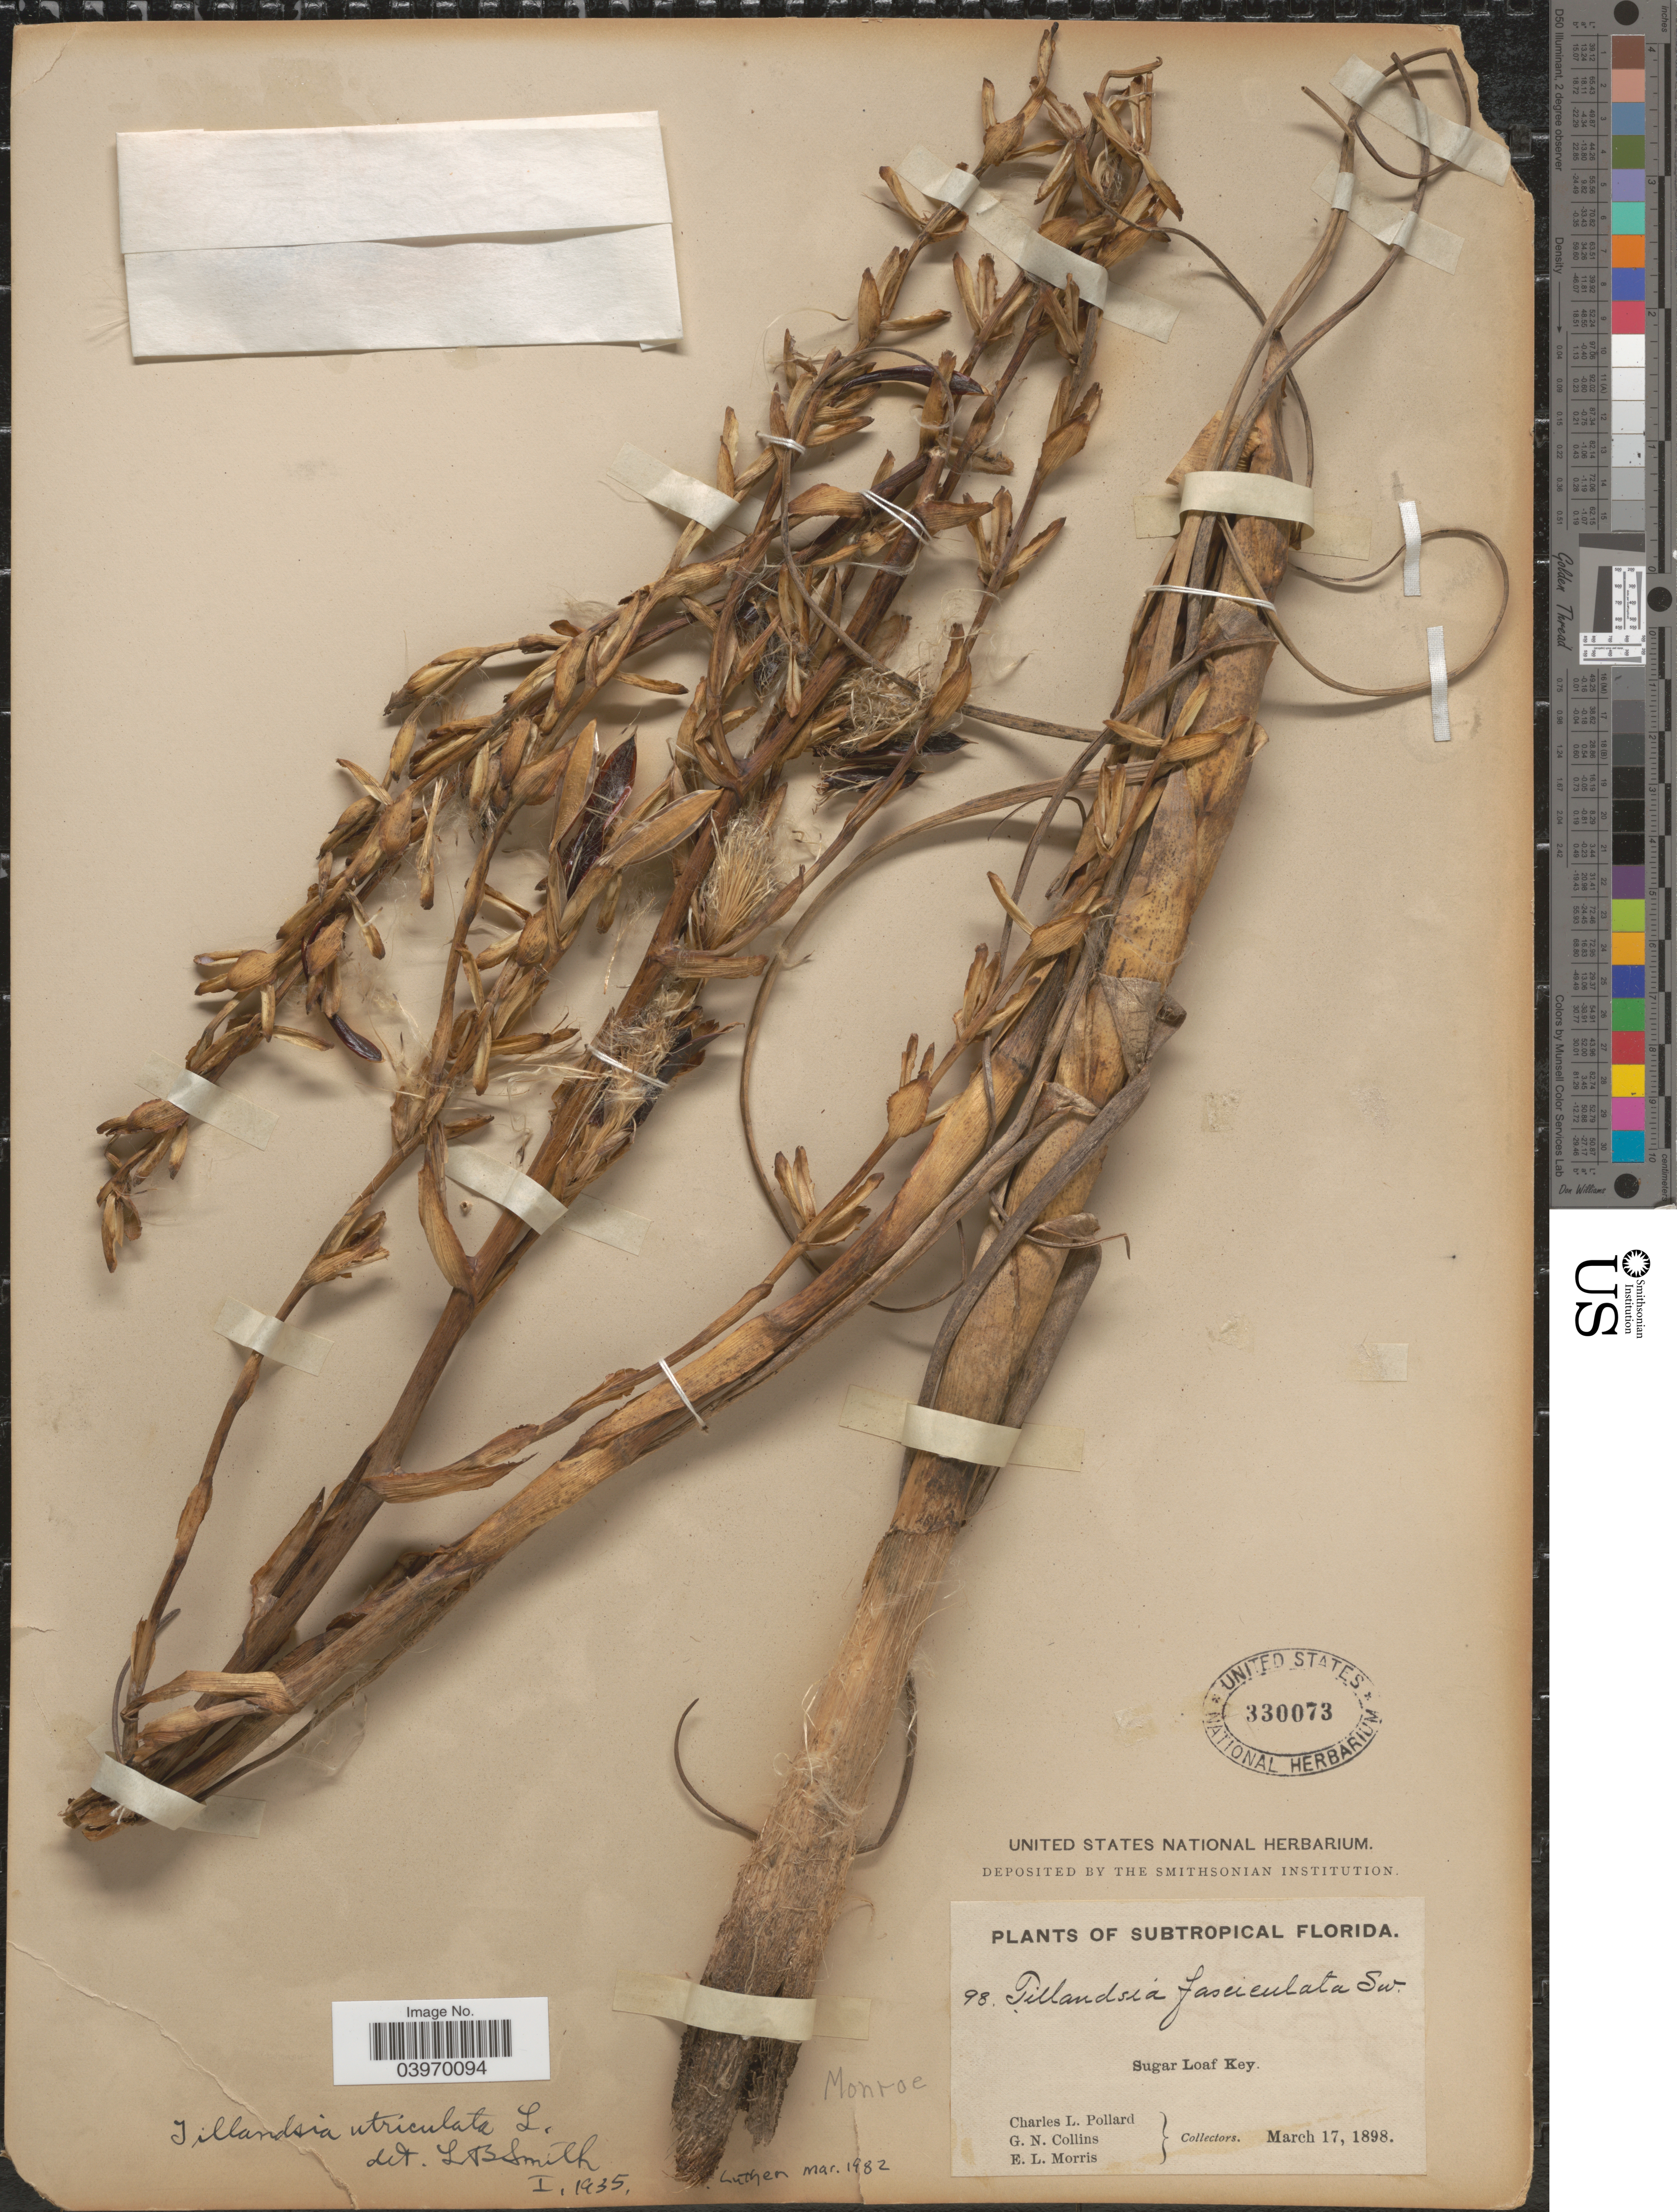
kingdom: Plantae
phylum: Tracheophyta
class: Liliopsida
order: Poales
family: Bromeliaceae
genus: Tillandsia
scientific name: Tillandsia utriculata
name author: L.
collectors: C. L. Pollard, G. Collins & E. Morris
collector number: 98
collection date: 1898-03-17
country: United States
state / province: Florida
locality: Subtropical Florida. Sugar Loaf Key. Monroe.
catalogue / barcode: US 330073